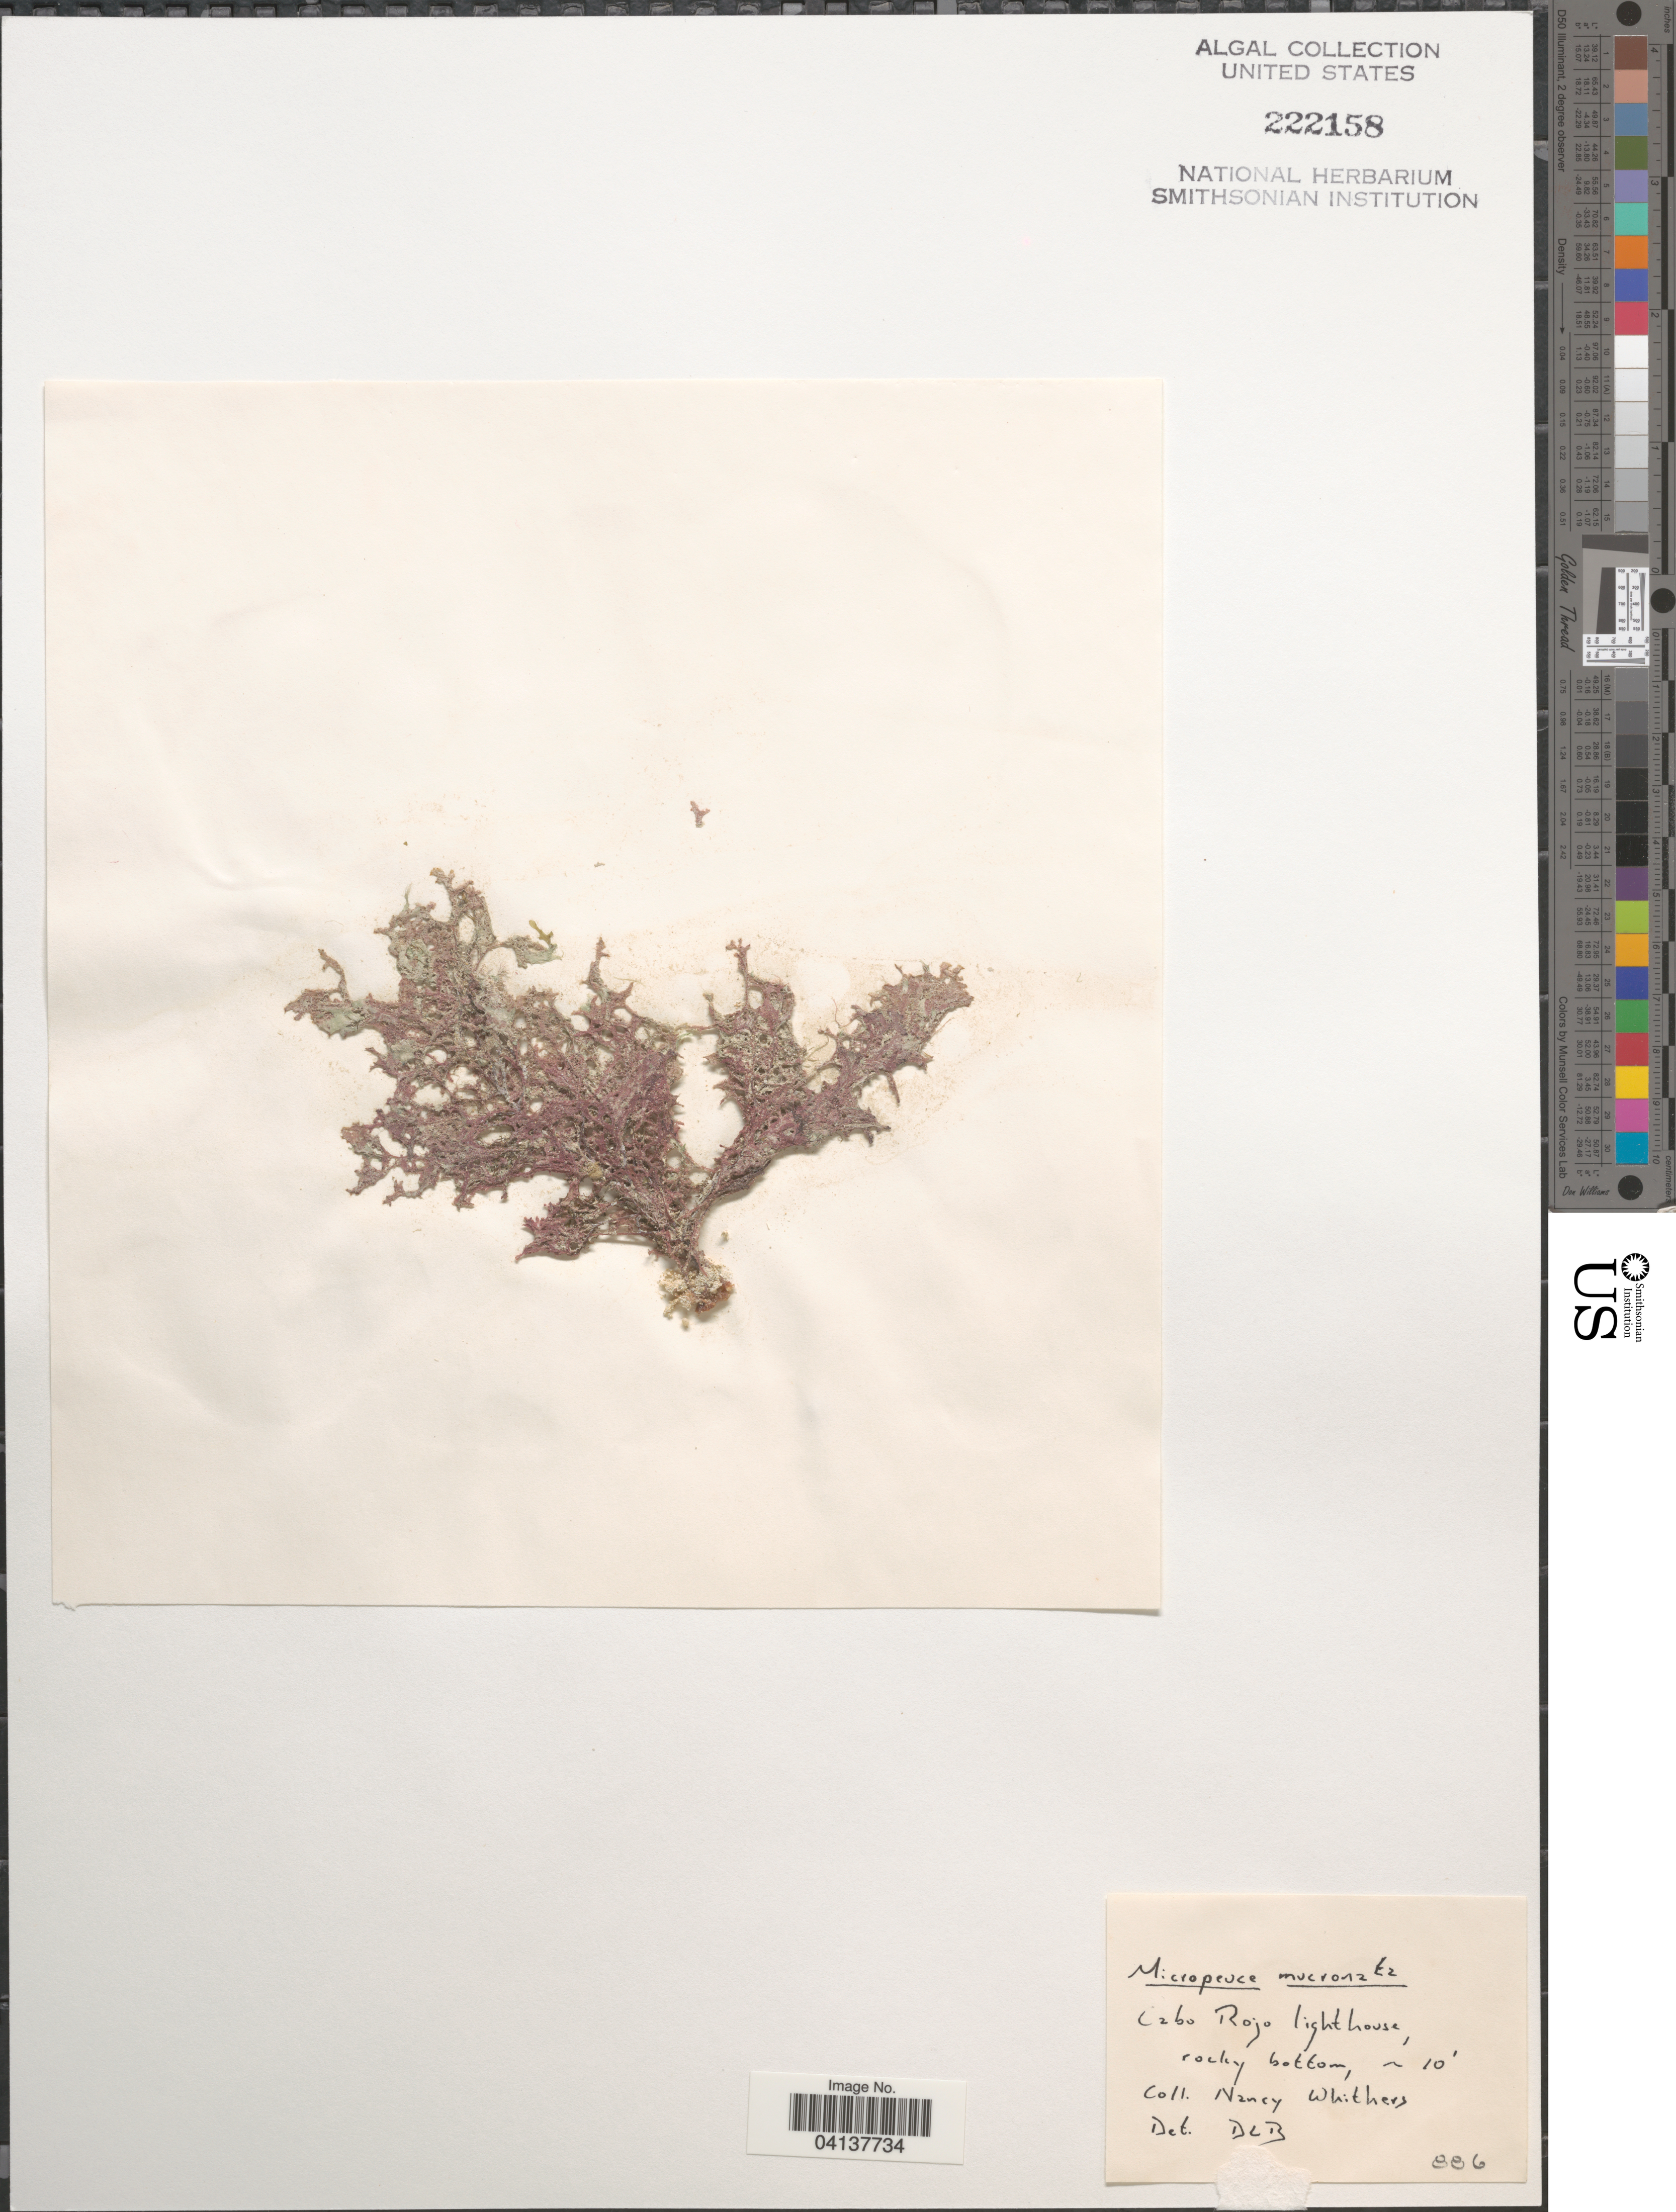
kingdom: Plantae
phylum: Rhodophyta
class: Florideophyceae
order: Ceramiales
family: Rhodomelaceae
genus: Heterodasya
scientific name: Heterodasya mucronata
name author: (Harv.) M.J. Wynne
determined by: Algae name updating Project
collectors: N. Whithers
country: Puerto Rico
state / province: Çabo Rojo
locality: Cabo Rojo lighthouse.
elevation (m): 3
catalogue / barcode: US 222158